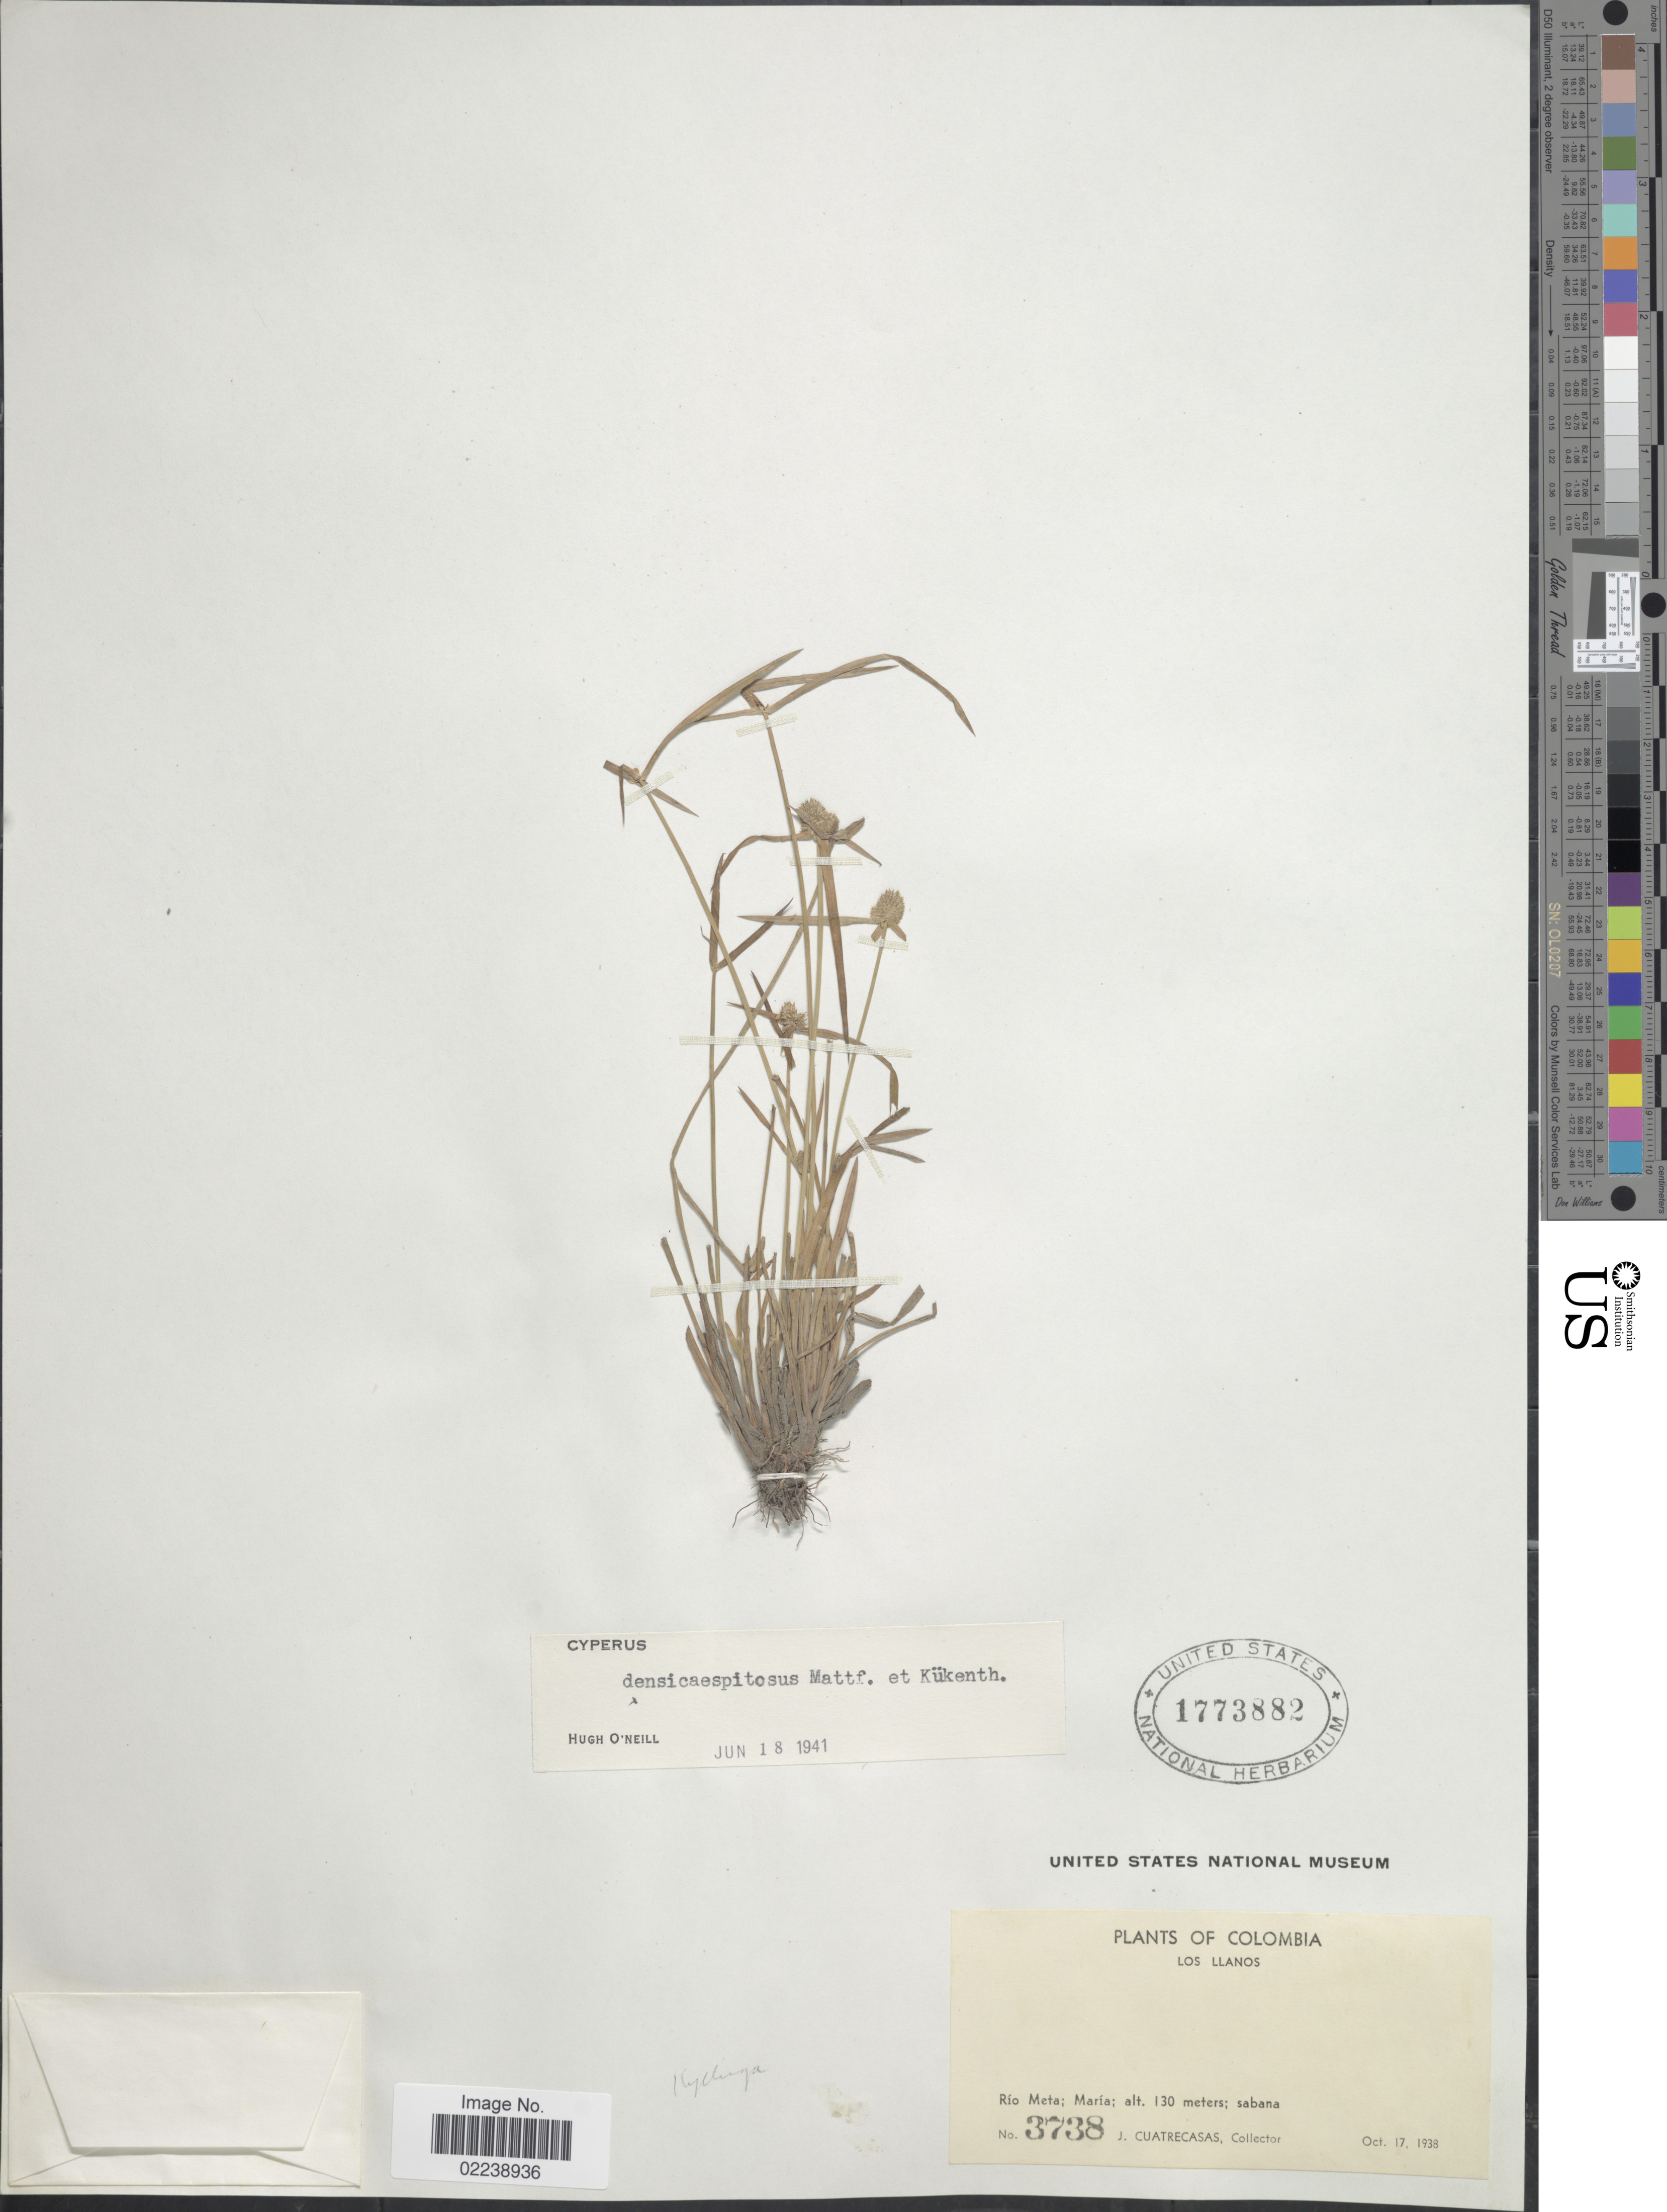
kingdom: Plantae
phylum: Tracheophyta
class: Liliopsida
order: Poales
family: Cyperaceae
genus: Cyperus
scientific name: Cyperus hortensis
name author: (Salzm. ex Steud.) Dorr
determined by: Strong, M. T., (US), Smithsonian Institution - National Museum of Natural History (UNITED STATES)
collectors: J. Cuatrecasas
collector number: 3738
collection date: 1938-10-17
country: Colombia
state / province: Meta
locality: Los Llanos, Maria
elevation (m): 130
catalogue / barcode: US 1773882